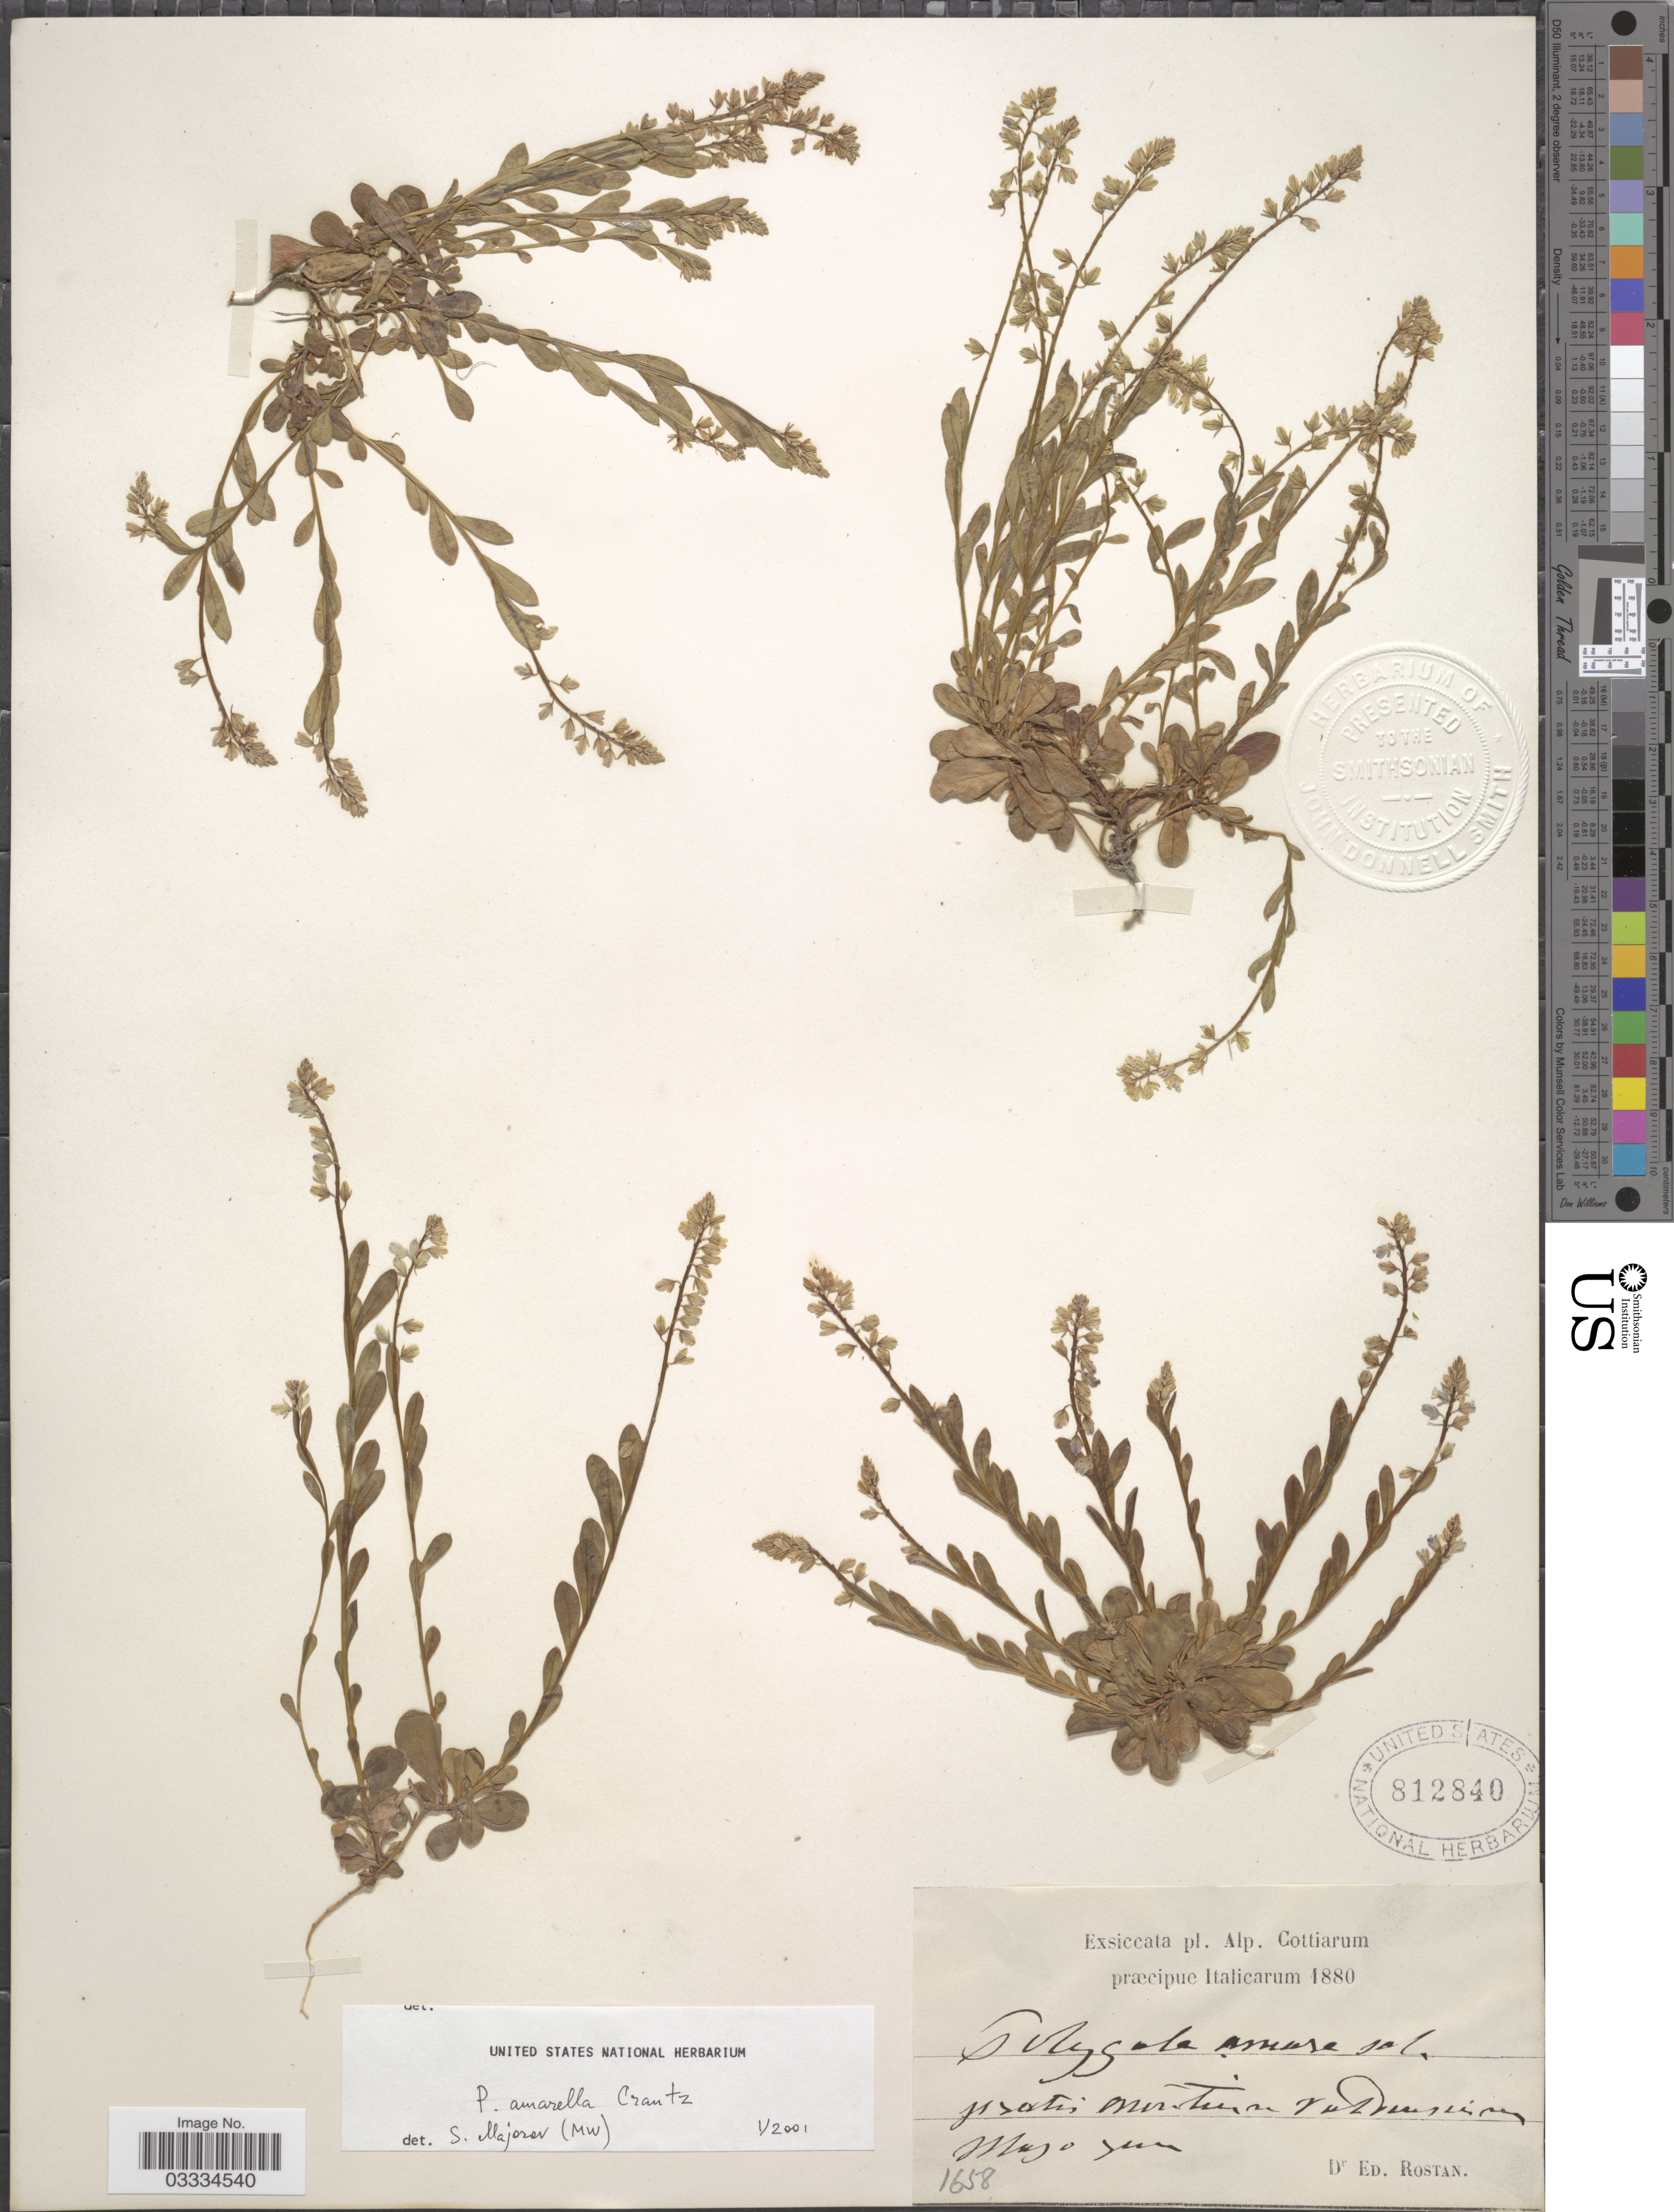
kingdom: Plantae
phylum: Tracheophyta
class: Magnoliopsida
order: Fabales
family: Polygalaceae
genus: Polygala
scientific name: Polygala amarella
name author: Crantz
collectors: E. Rostan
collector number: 1658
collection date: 1880-05/1880-06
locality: Alp. Cottiarum præcipue Italicarum. Pratu onertuin valdenrrim. [interpreted]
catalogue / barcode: US 812840